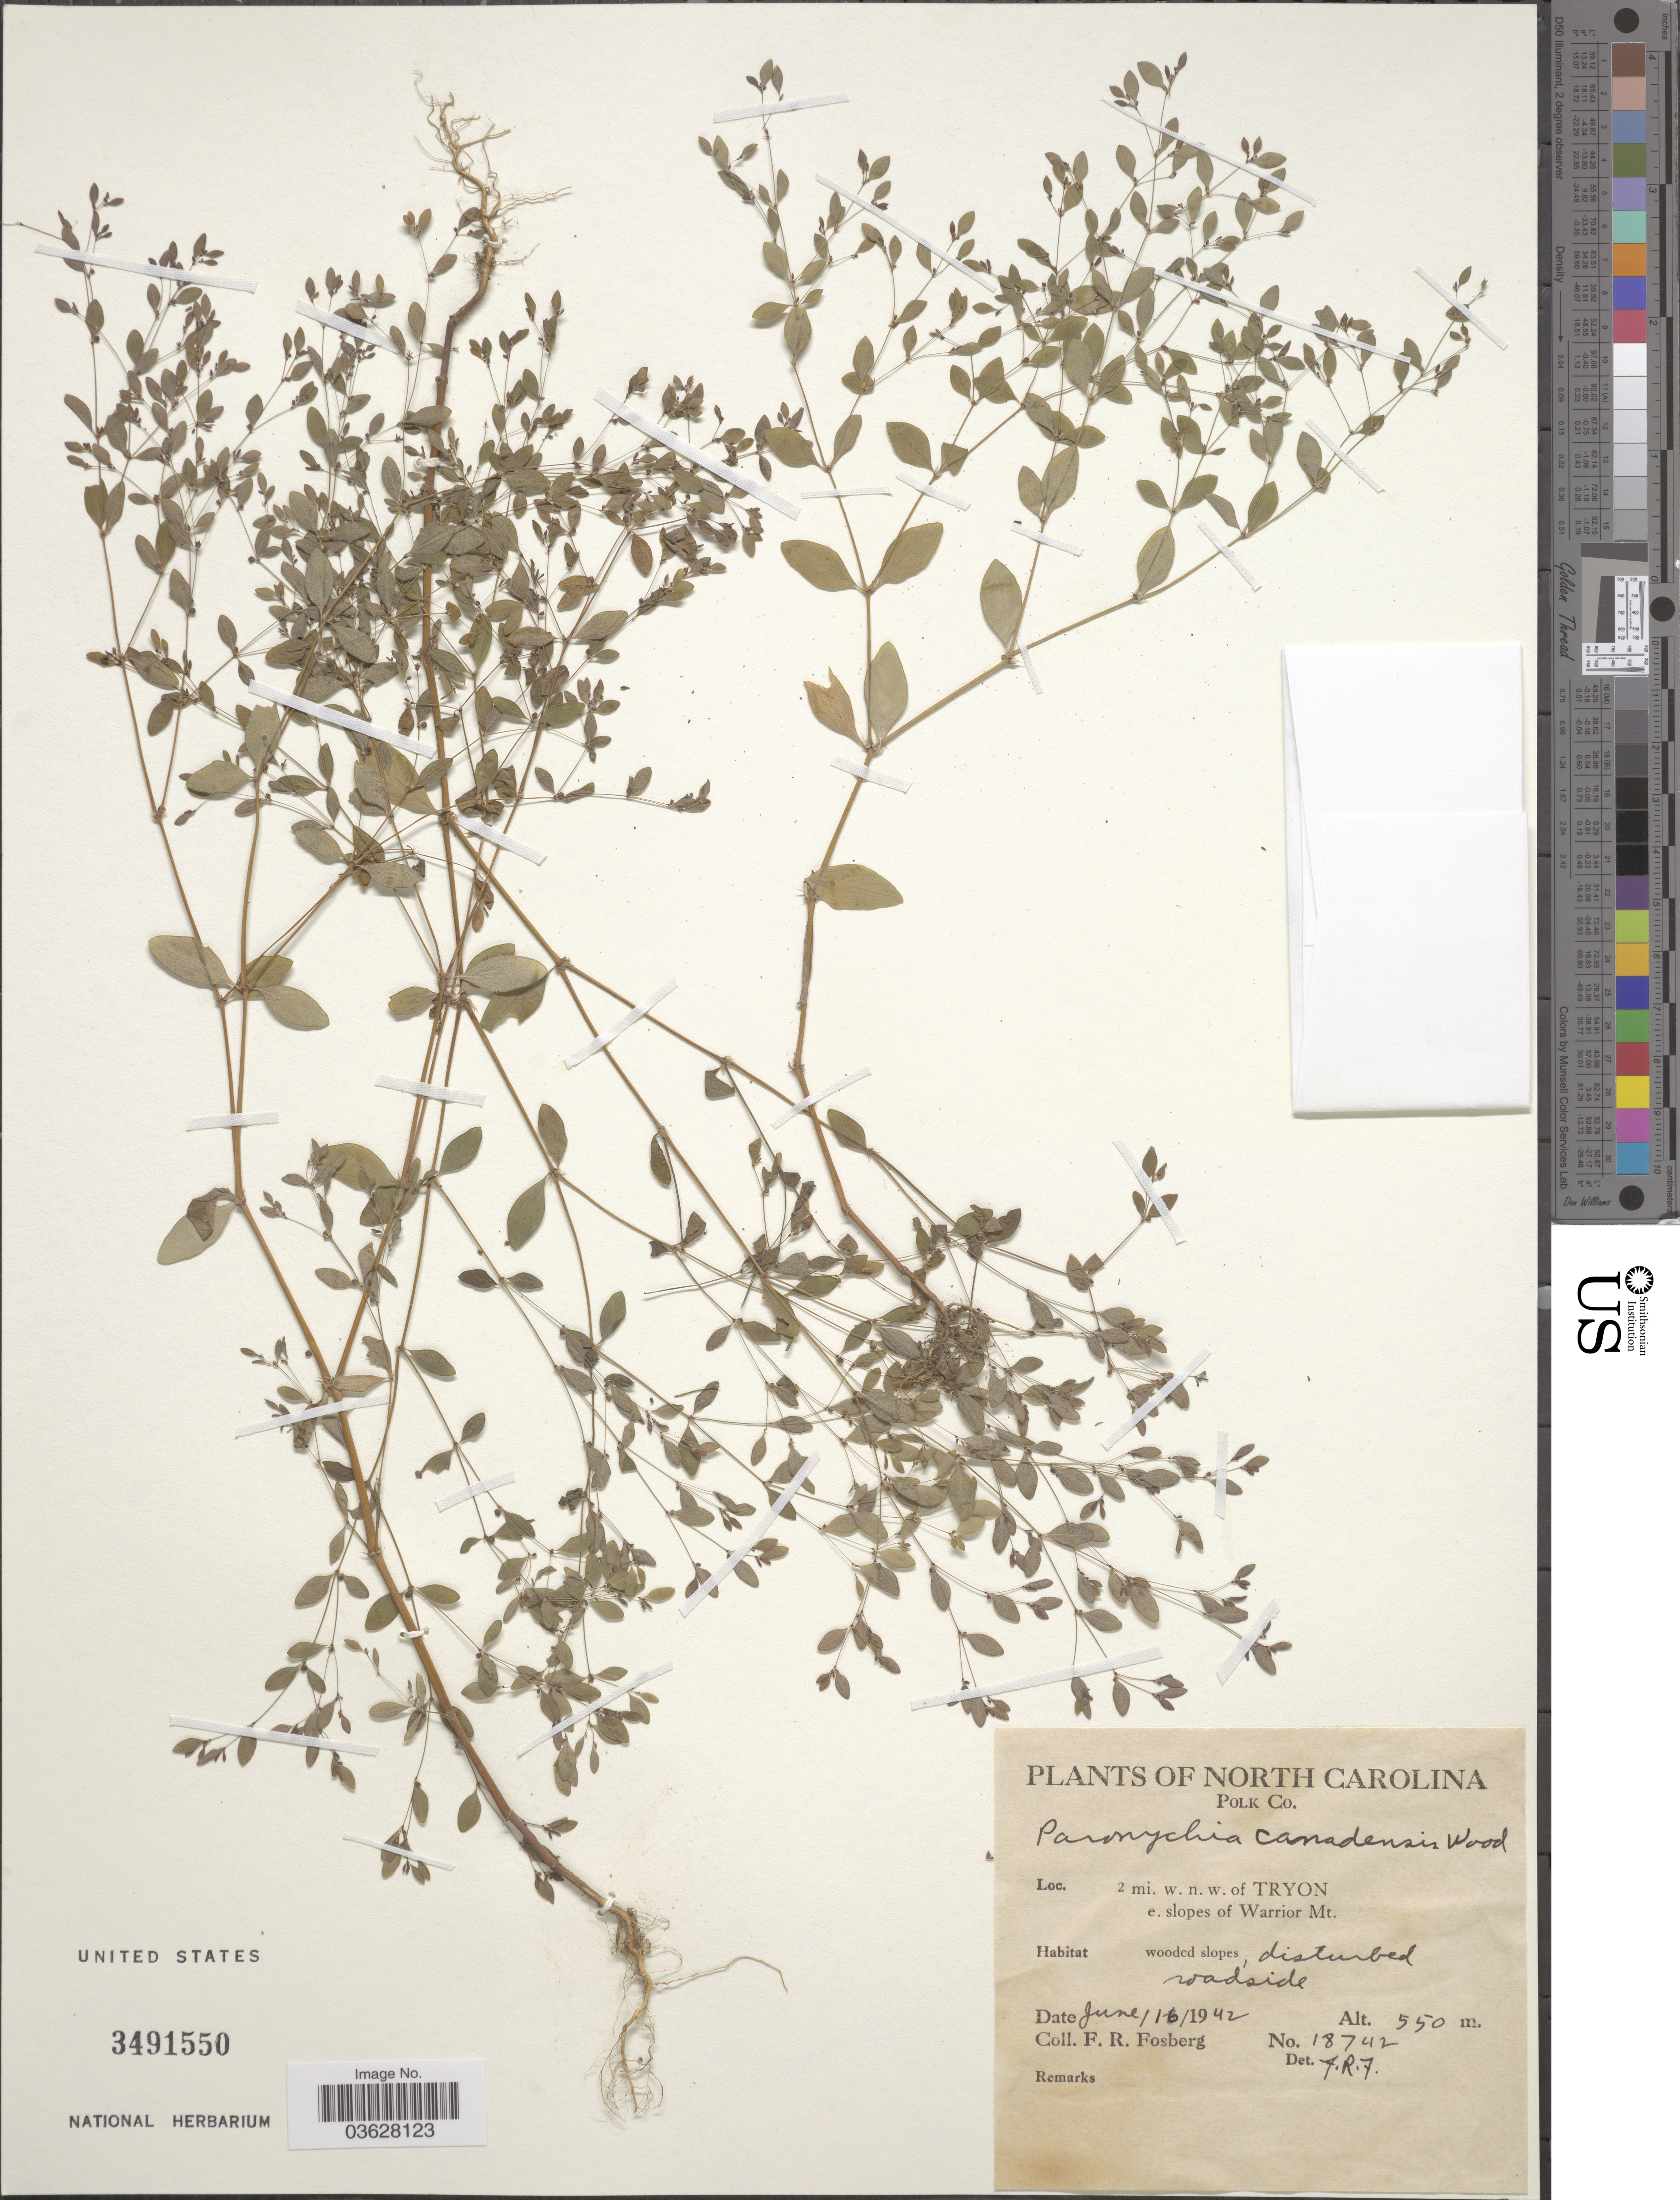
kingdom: Plantae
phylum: Tracheophyta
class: Magnoliopsida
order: Caryophyllales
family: Caryophyllaceae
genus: Paronychia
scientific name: Paronychia canadensis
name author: (L.) Alph. Wood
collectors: F. R. Fosberg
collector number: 18742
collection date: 1942-06-16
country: United States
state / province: North Carolina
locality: Polk Co. 2 mi. w.n.w. of Tryon e. slopes of Warrior Mt.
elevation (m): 550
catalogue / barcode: US 3491550